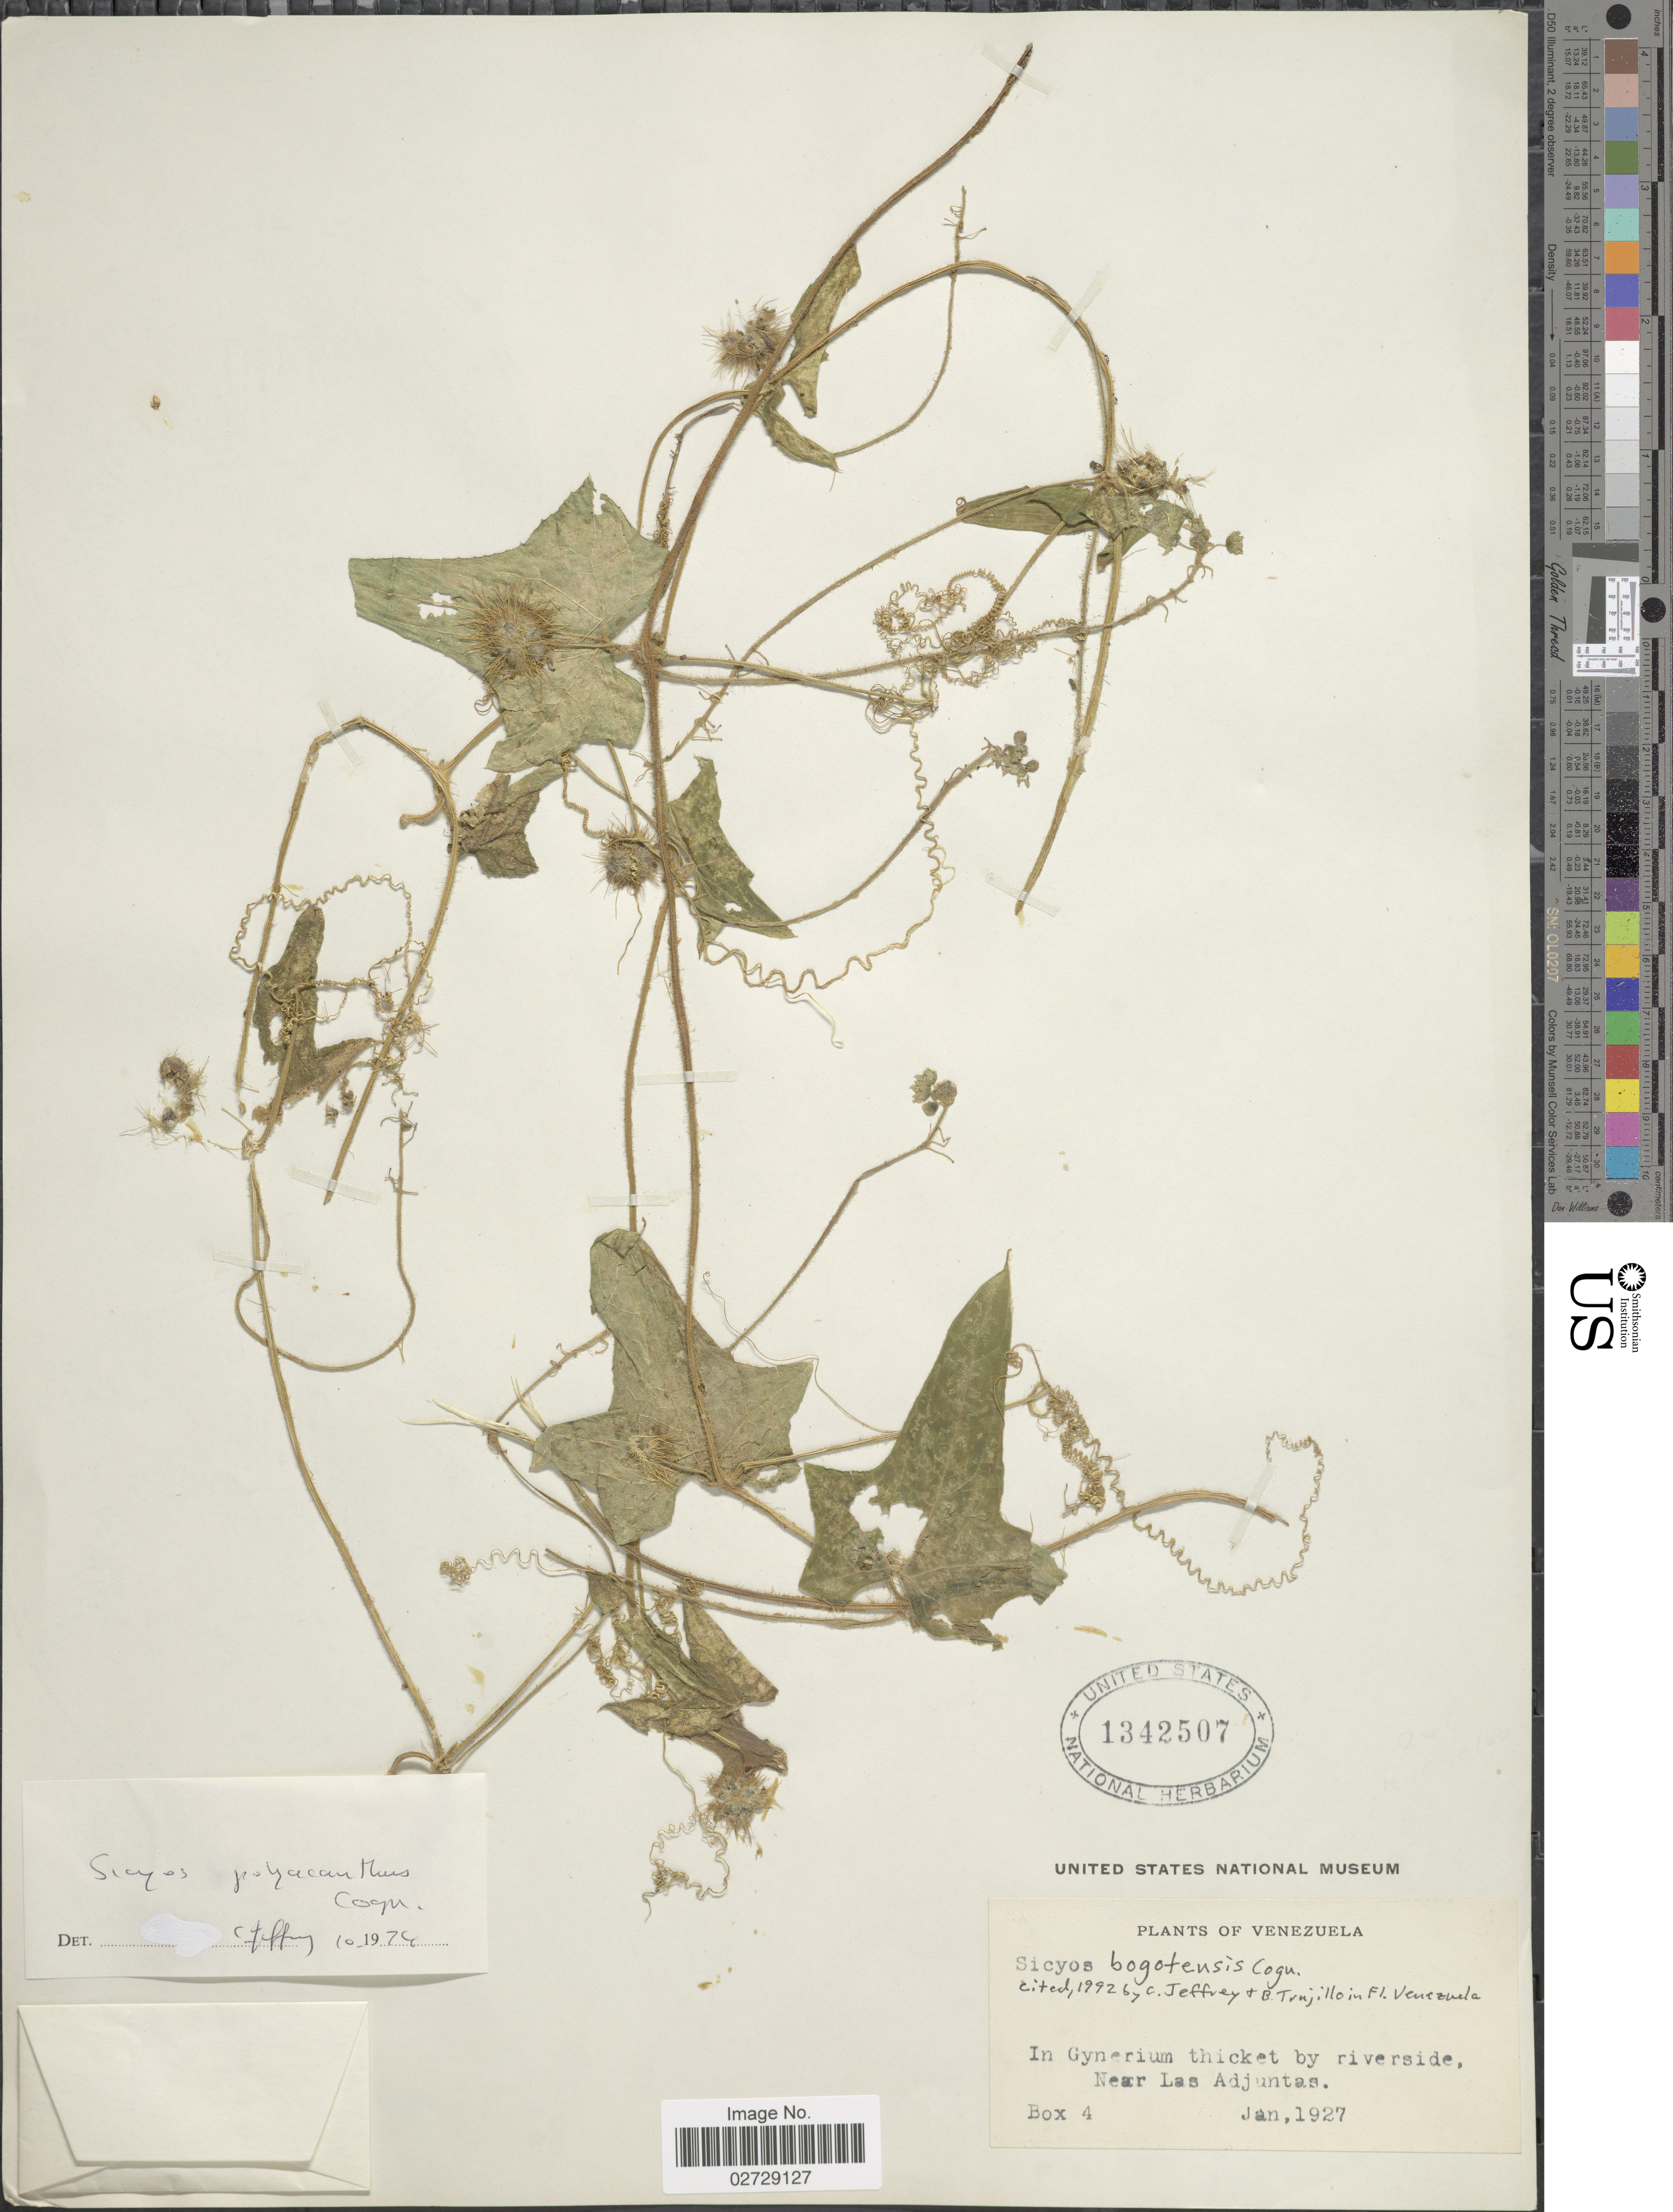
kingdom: Plantae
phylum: Tracheophyta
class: Magnoliopsida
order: Cucurbitales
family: Cucurbitaceae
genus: Sicyos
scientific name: Sicyos bogotensis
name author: Cogn.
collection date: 1927-01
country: Venezuela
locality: In Gynerium thicket by riverside, Near Los Adjuntas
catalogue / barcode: US 1342507